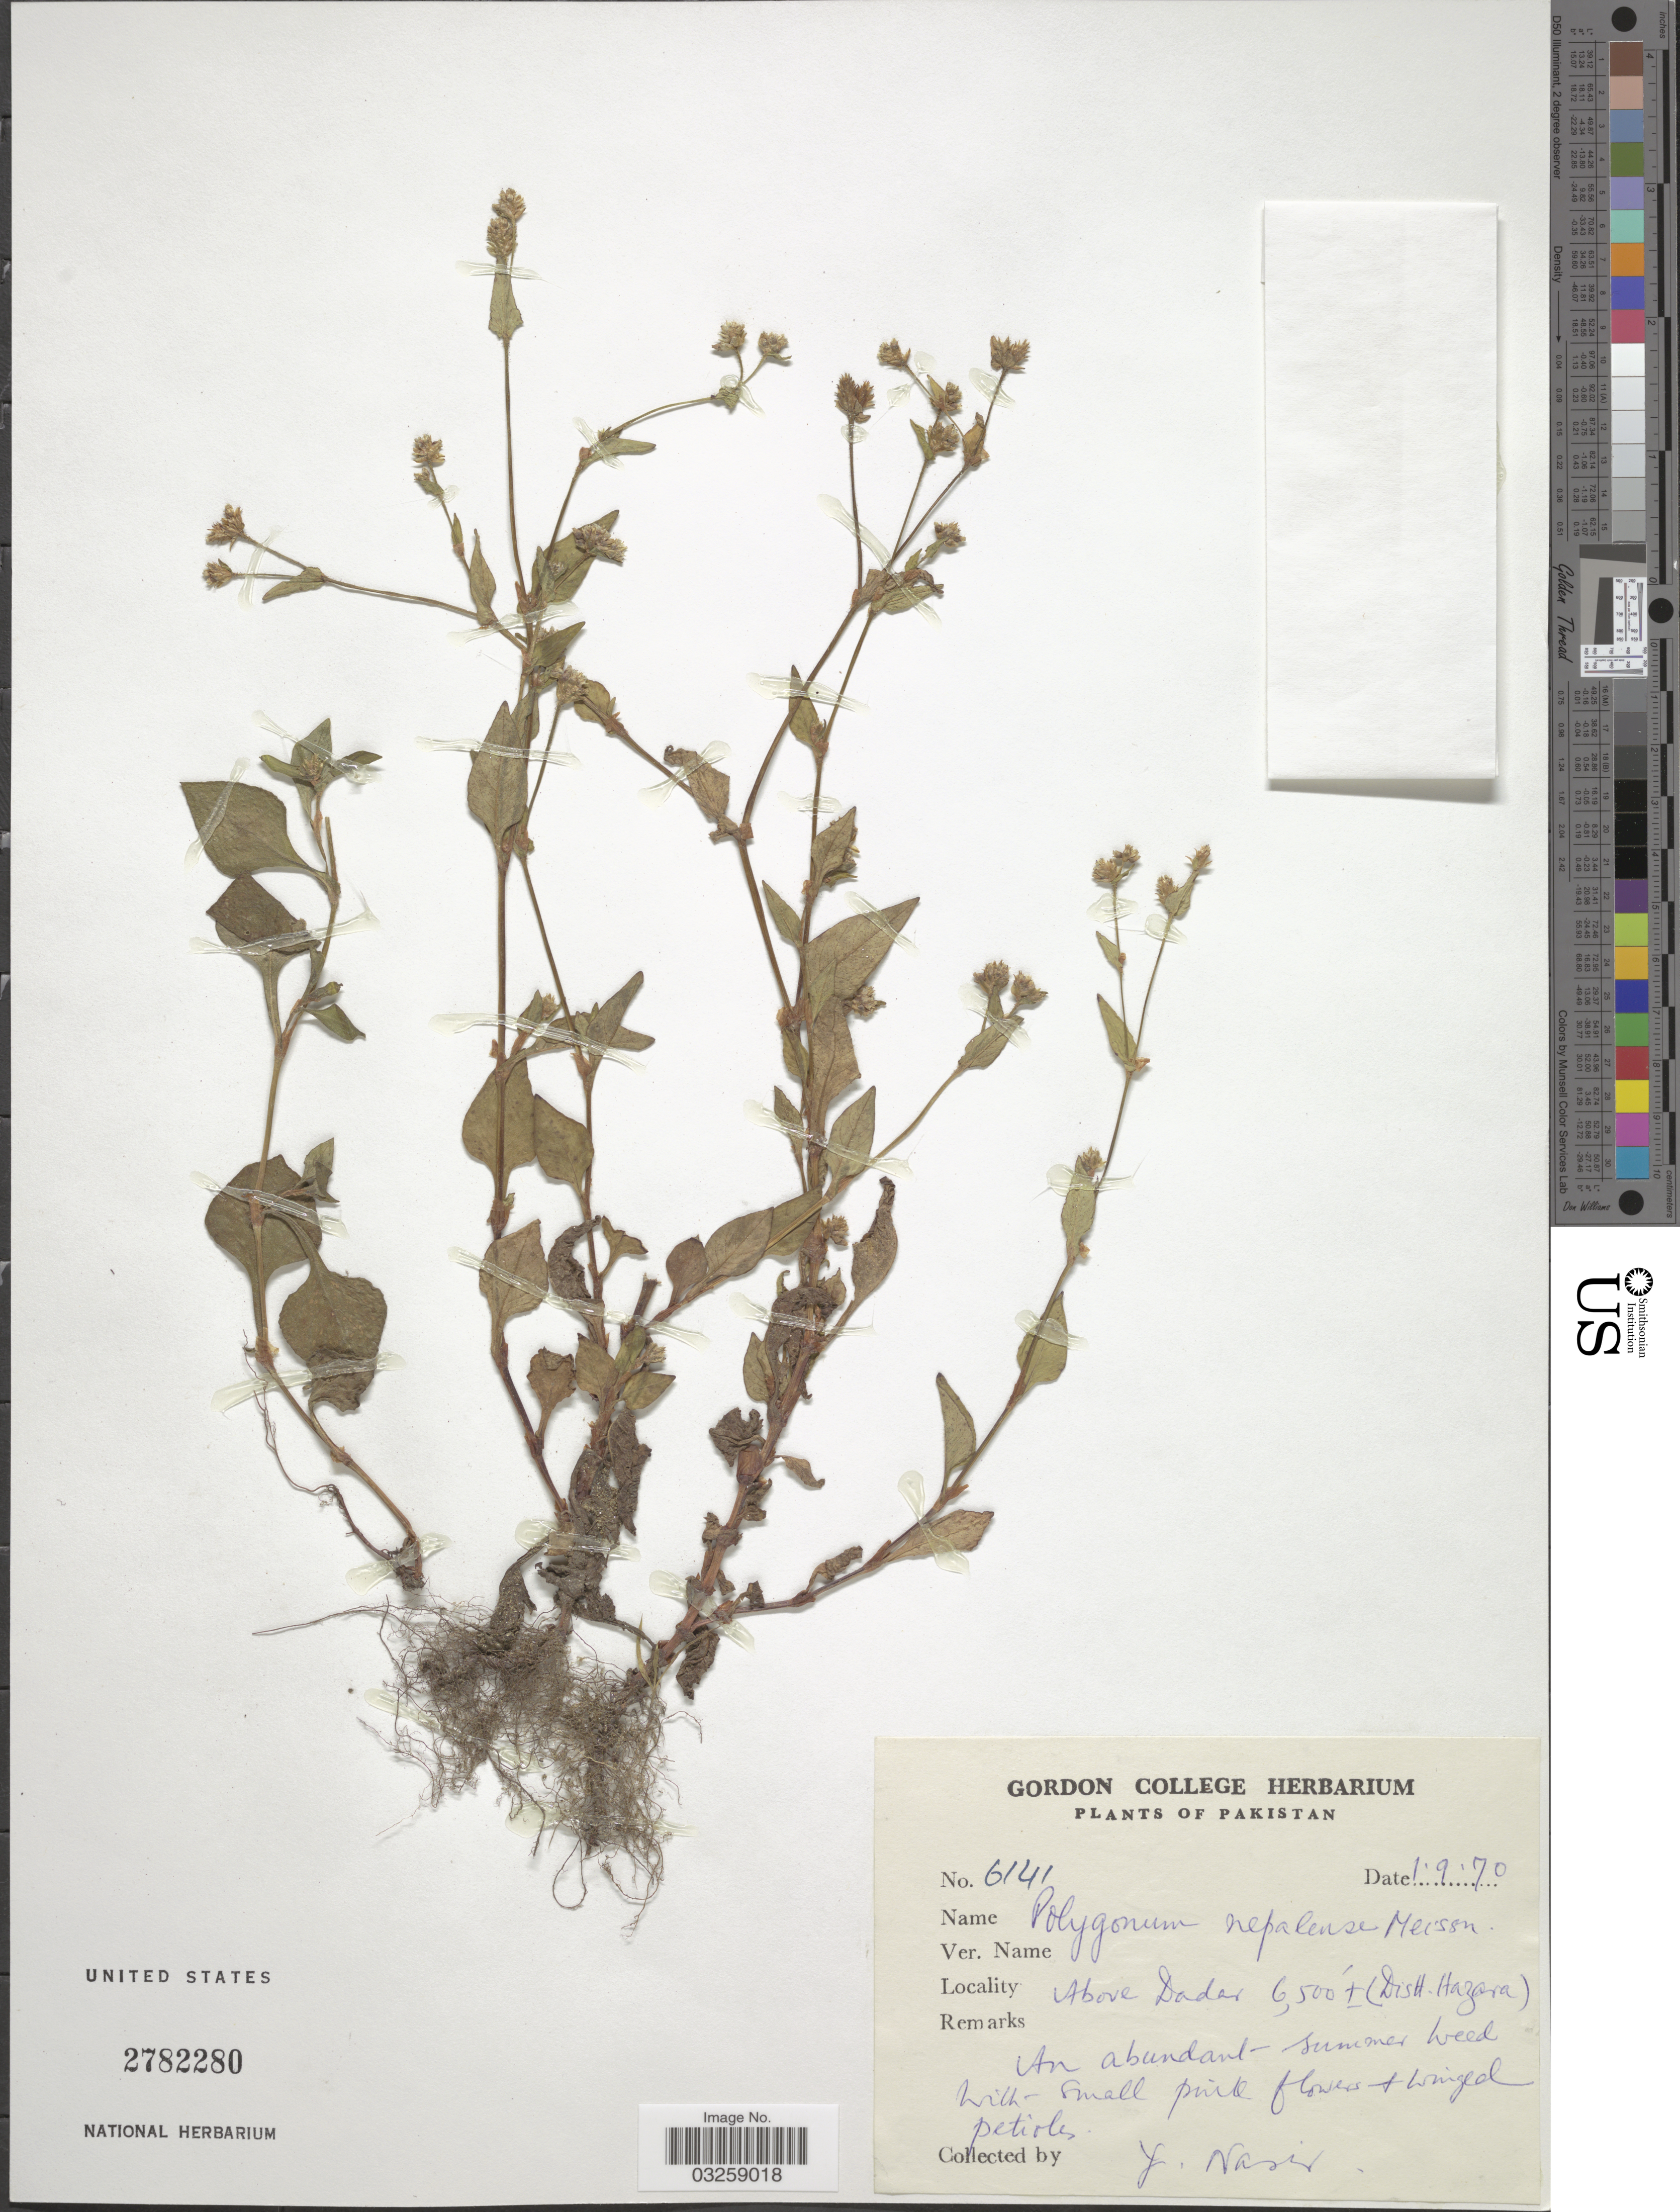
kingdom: Plantae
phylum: Tracheophyta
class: Magnoliopsida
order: Caryophyllales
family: Polygonaceae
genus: Polygonum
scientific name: Polygonum nepalense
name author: Meisn.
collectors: Y. Nasir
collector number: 6141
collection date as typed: Transcribed d/m/y: 1/9/70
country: Pakistan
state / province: Khyber Pakhtunkhwa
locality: Above Dadar (Distt. Hazara).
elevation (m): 1981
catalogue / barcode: US 2782280